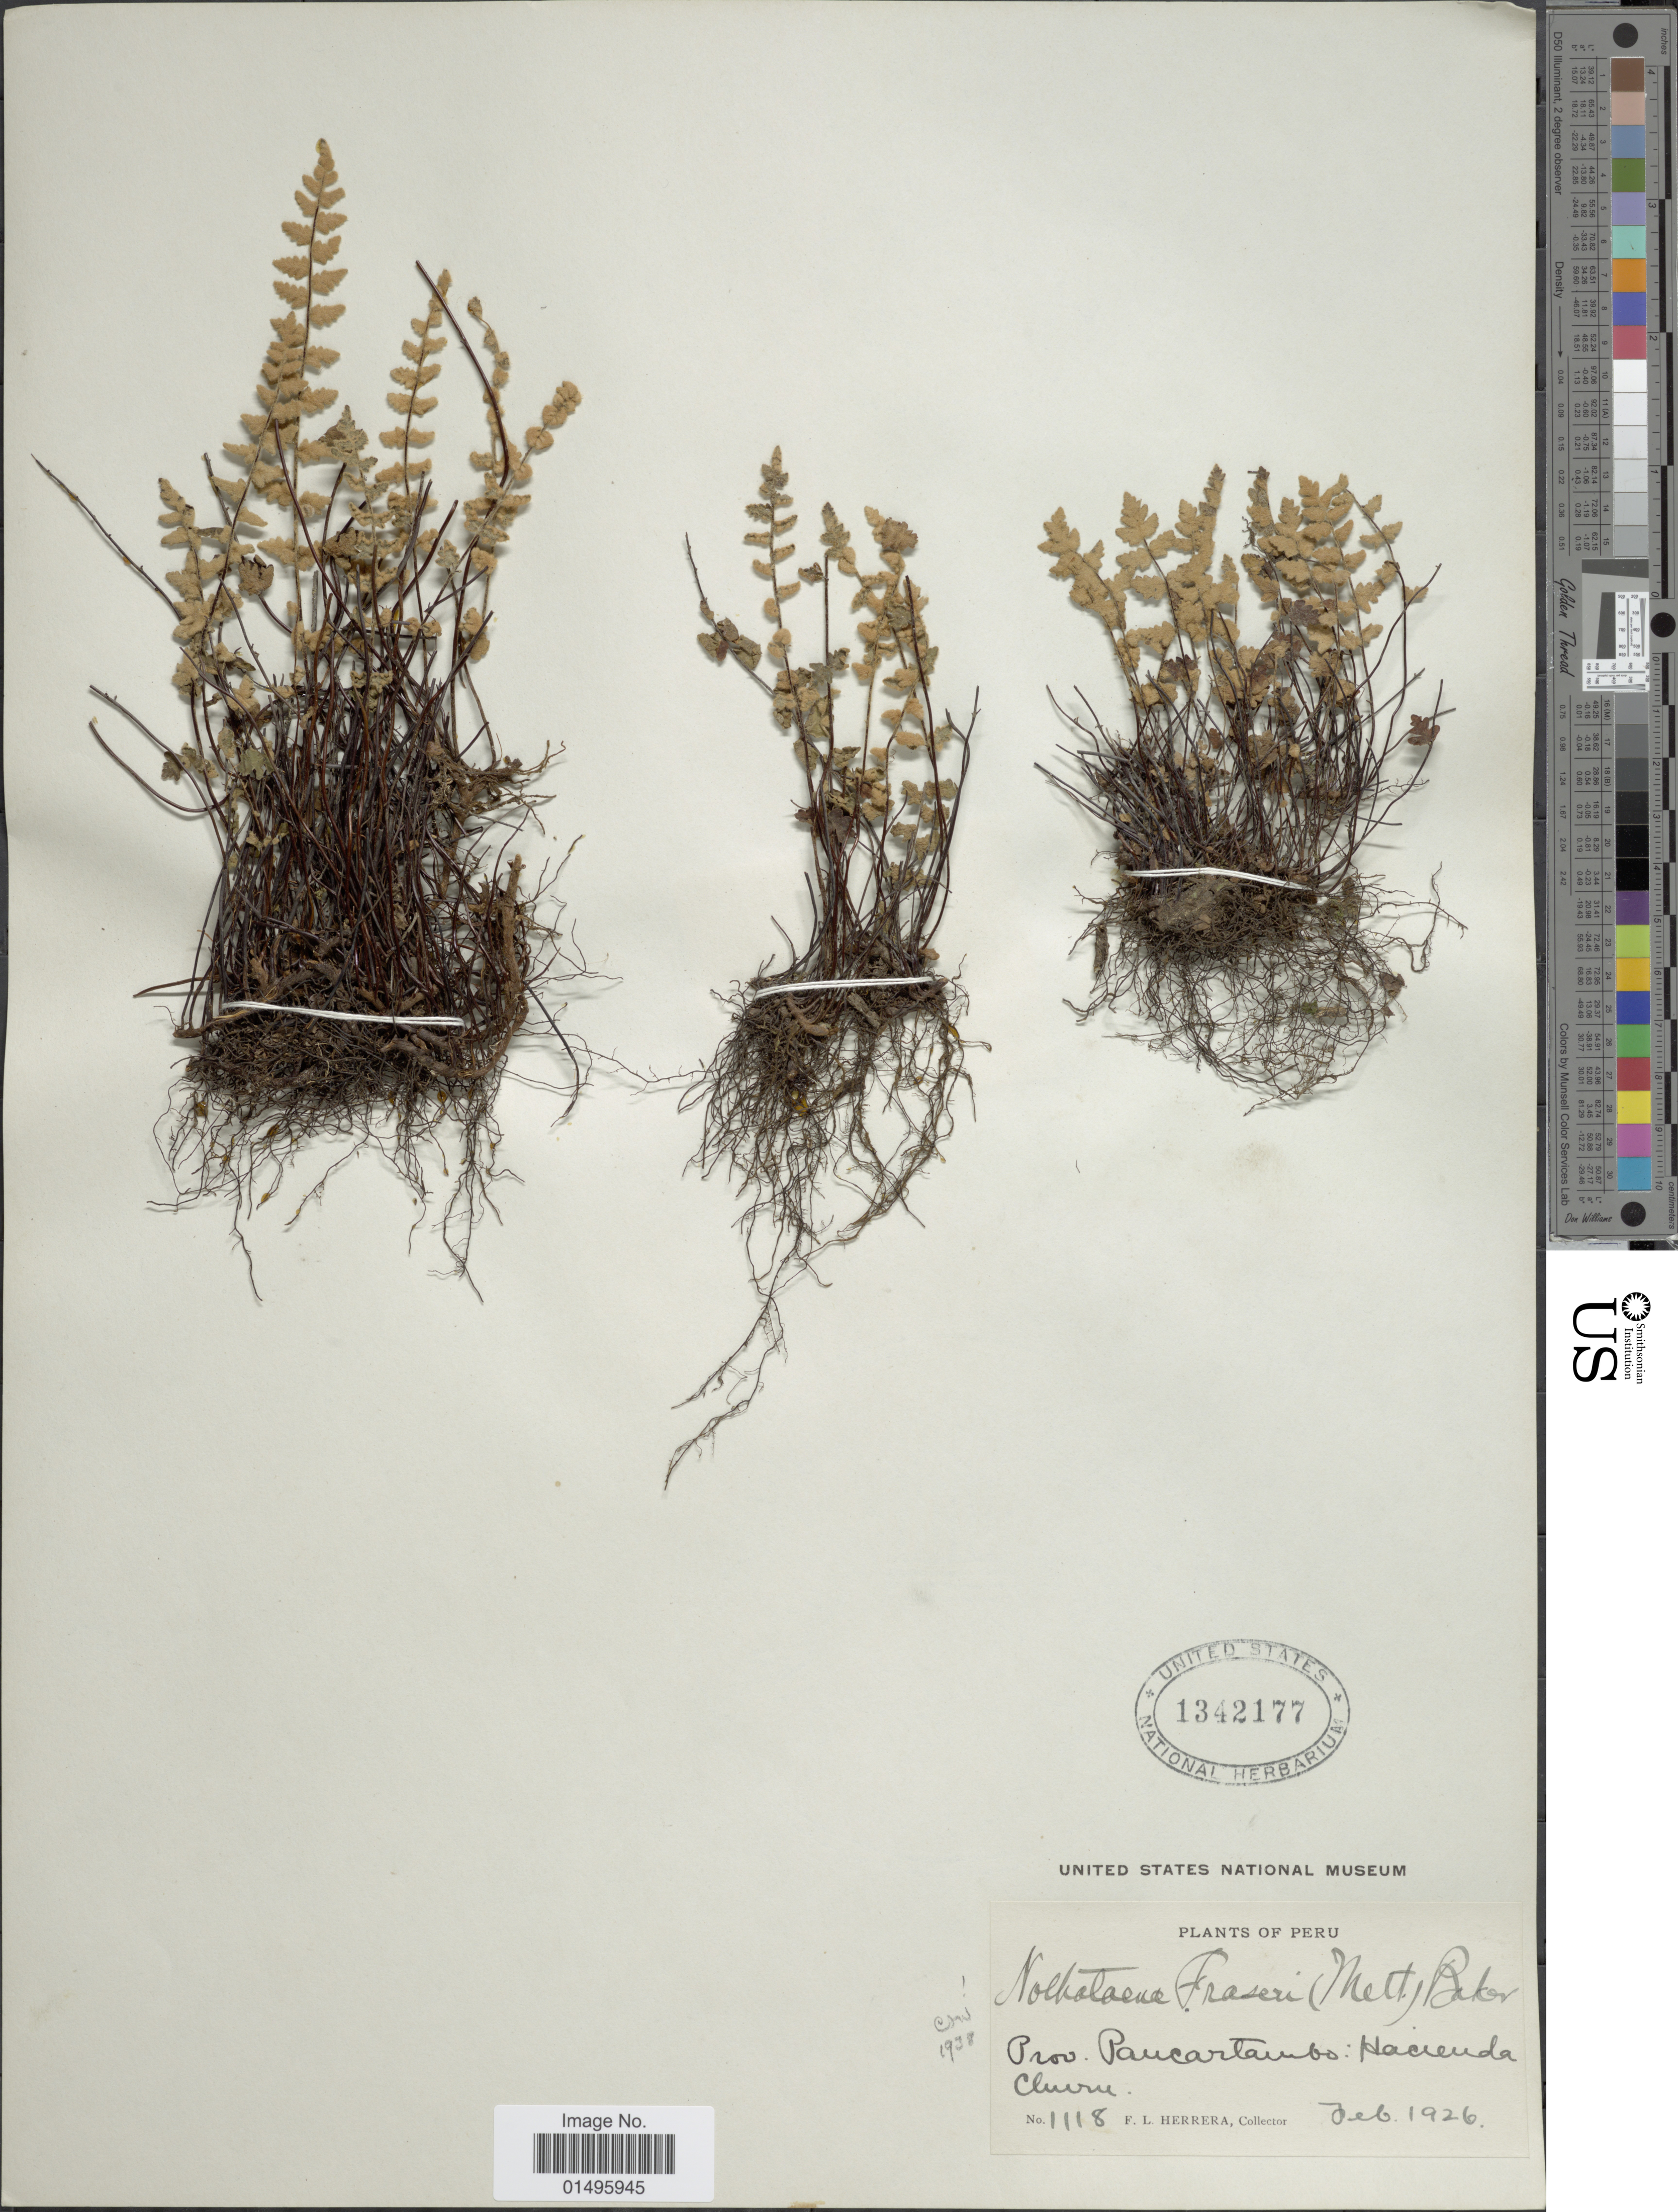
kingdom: Plantae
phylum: Tracheophyta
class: Polypodiopsida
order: Polypodiales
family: Pteridaceae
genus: Notholaena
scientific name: Notholaena fraseri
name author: (Mett.) Baker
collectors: F. L. Herrera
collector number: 1118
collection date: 1926-02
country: Peru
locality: Peru, Prov. Paucartambo: Hacienda Churu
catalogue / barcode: US 1342177